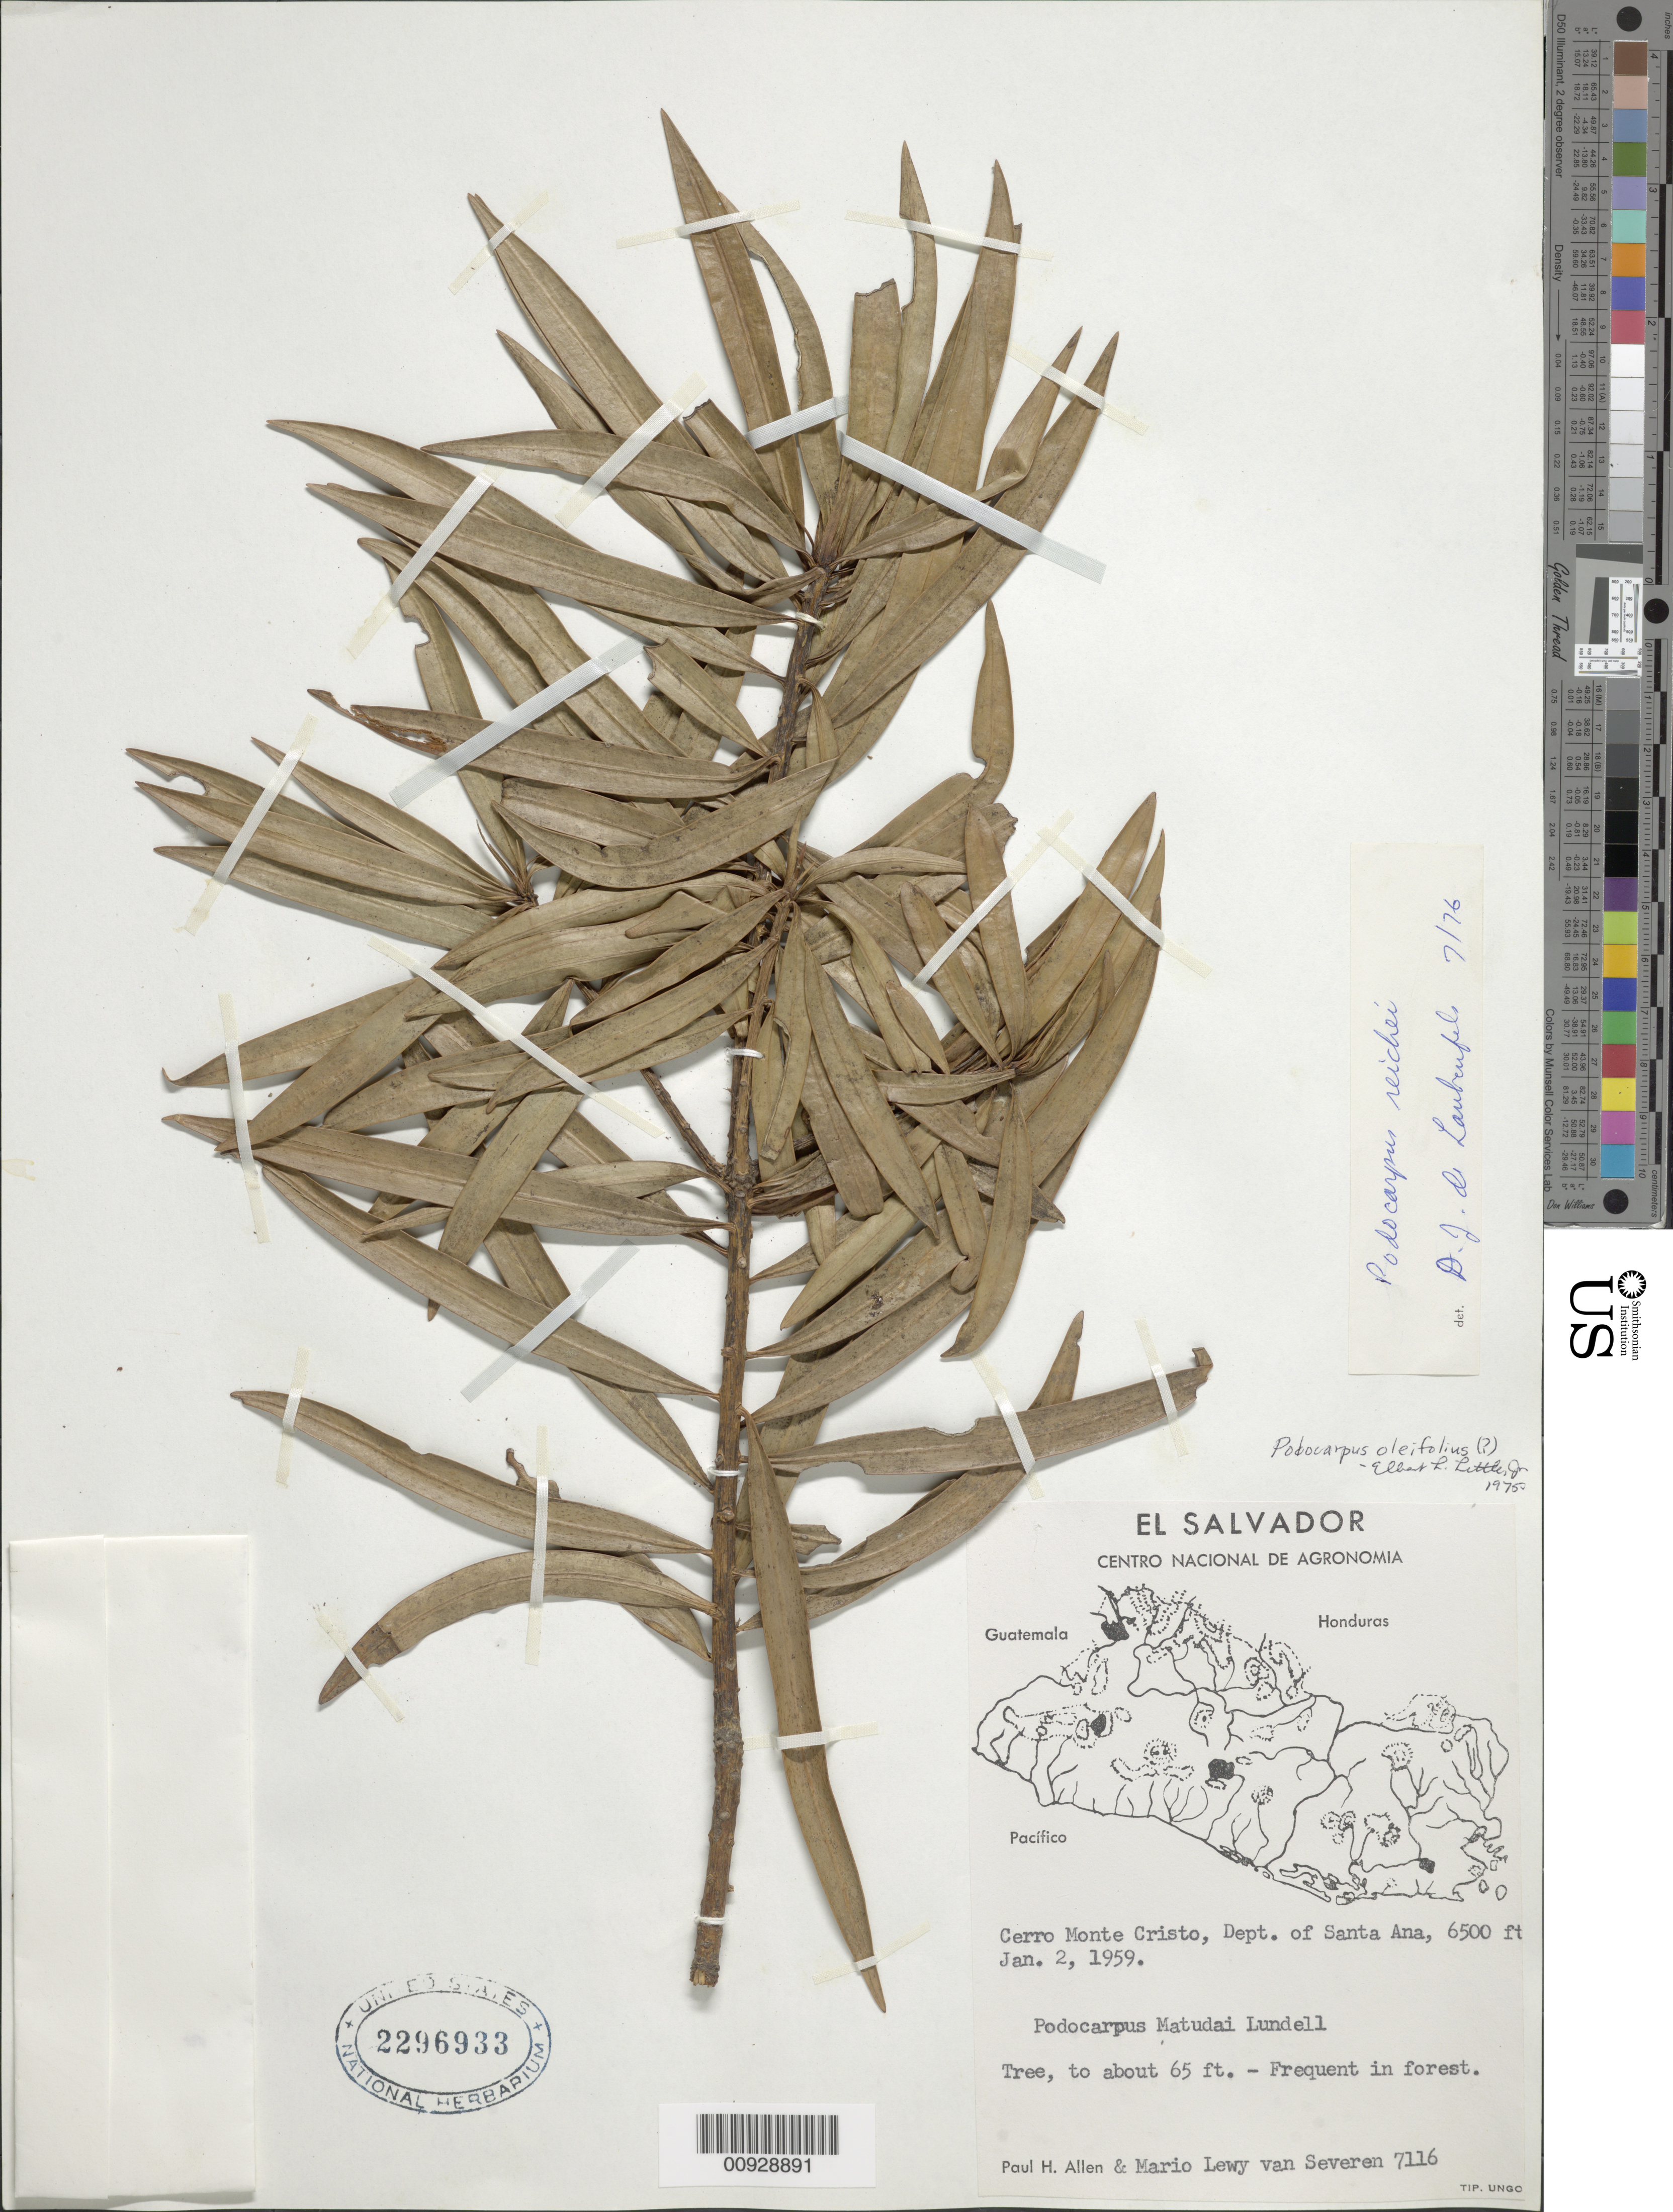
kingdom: Plantae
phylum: Tracheophyta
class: Pinopsida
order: Pinales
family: Podocarpaceae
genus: Podocarpus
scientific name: Podocarpus reichei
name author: J. Buchholz & N.E. Gray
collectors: P. H. Allen & M. Van Severen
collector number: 7116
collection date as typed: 02 Jan 1959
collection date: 1959-01-02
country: El Salvador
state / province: Santa Ana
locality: Cerro Monte Cristo.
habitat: Frequent in forest.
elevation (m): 1981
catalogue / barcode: US 2296933